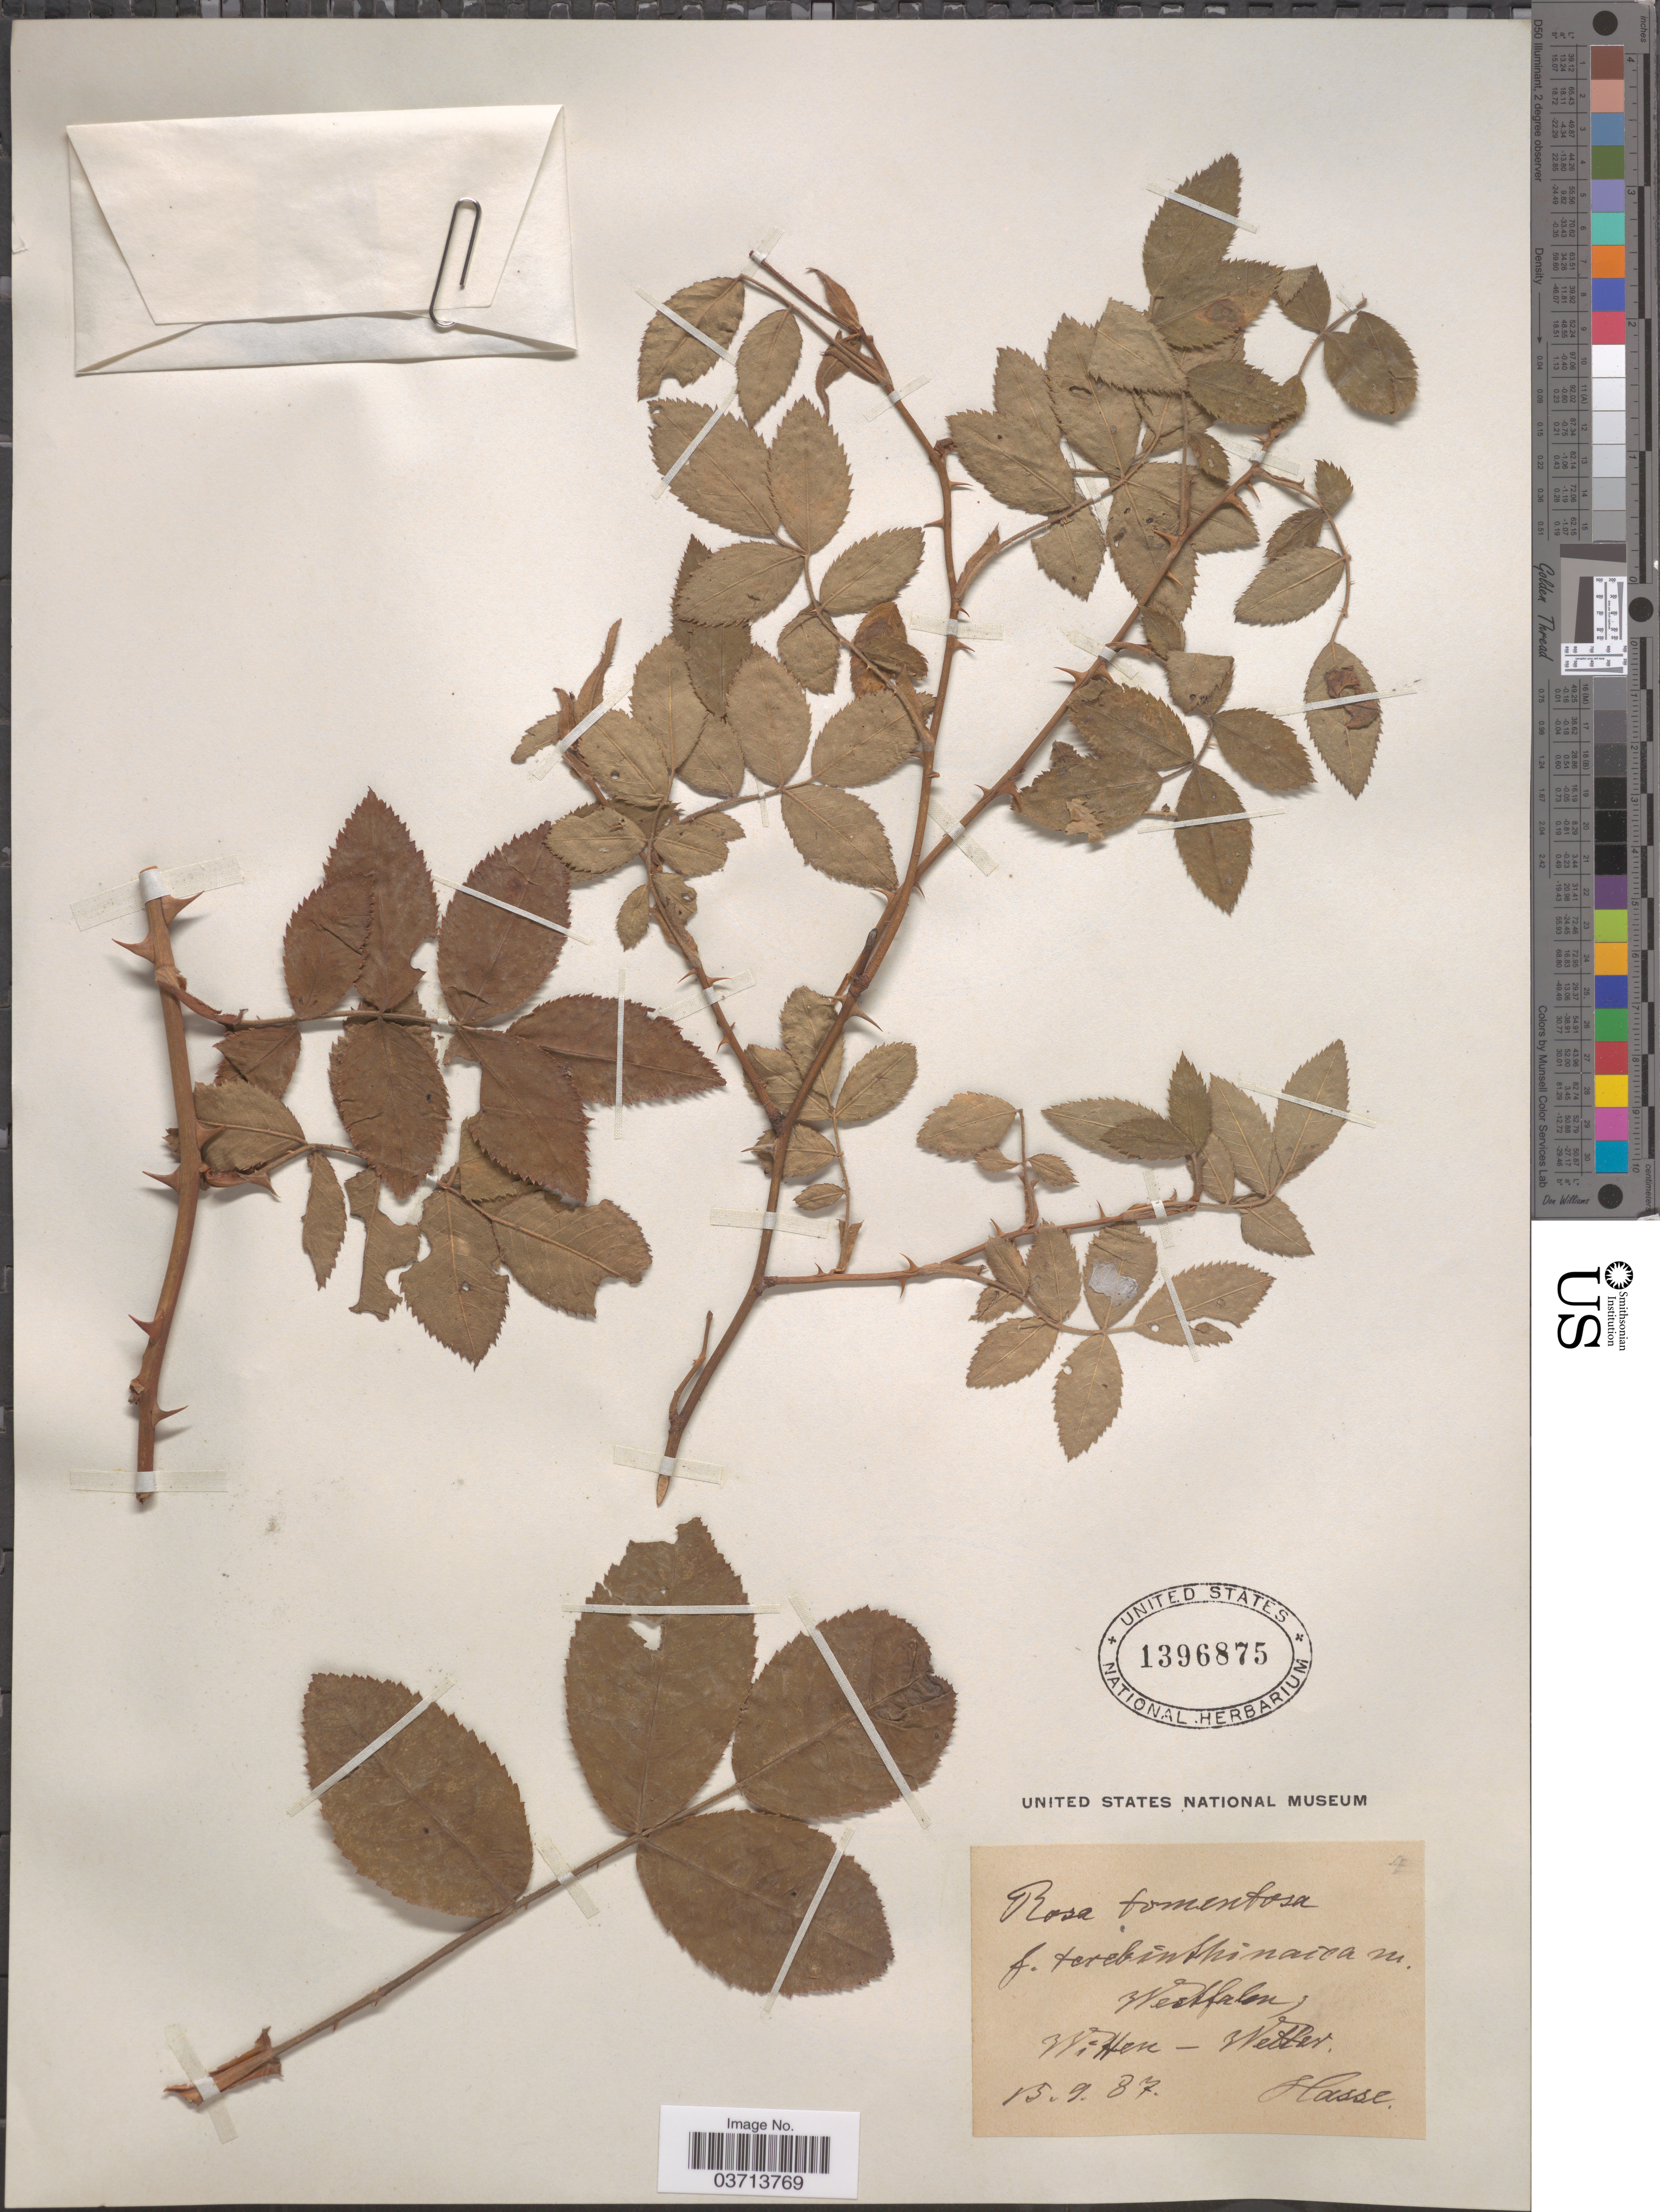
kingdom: Plantae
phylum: Tracheophyta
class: Magnoliopsida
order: Rosales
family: Rosaceae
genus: Rosa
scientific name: Rosa tomentosa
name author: Sm.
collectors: -. Hasse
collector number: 4?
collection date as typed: Transcribed d/m/y: 15/9/87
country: Germany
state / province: Nordrhein-Westfalen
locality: Westfalen, Witten - Wetter.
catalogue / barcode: US 1396875